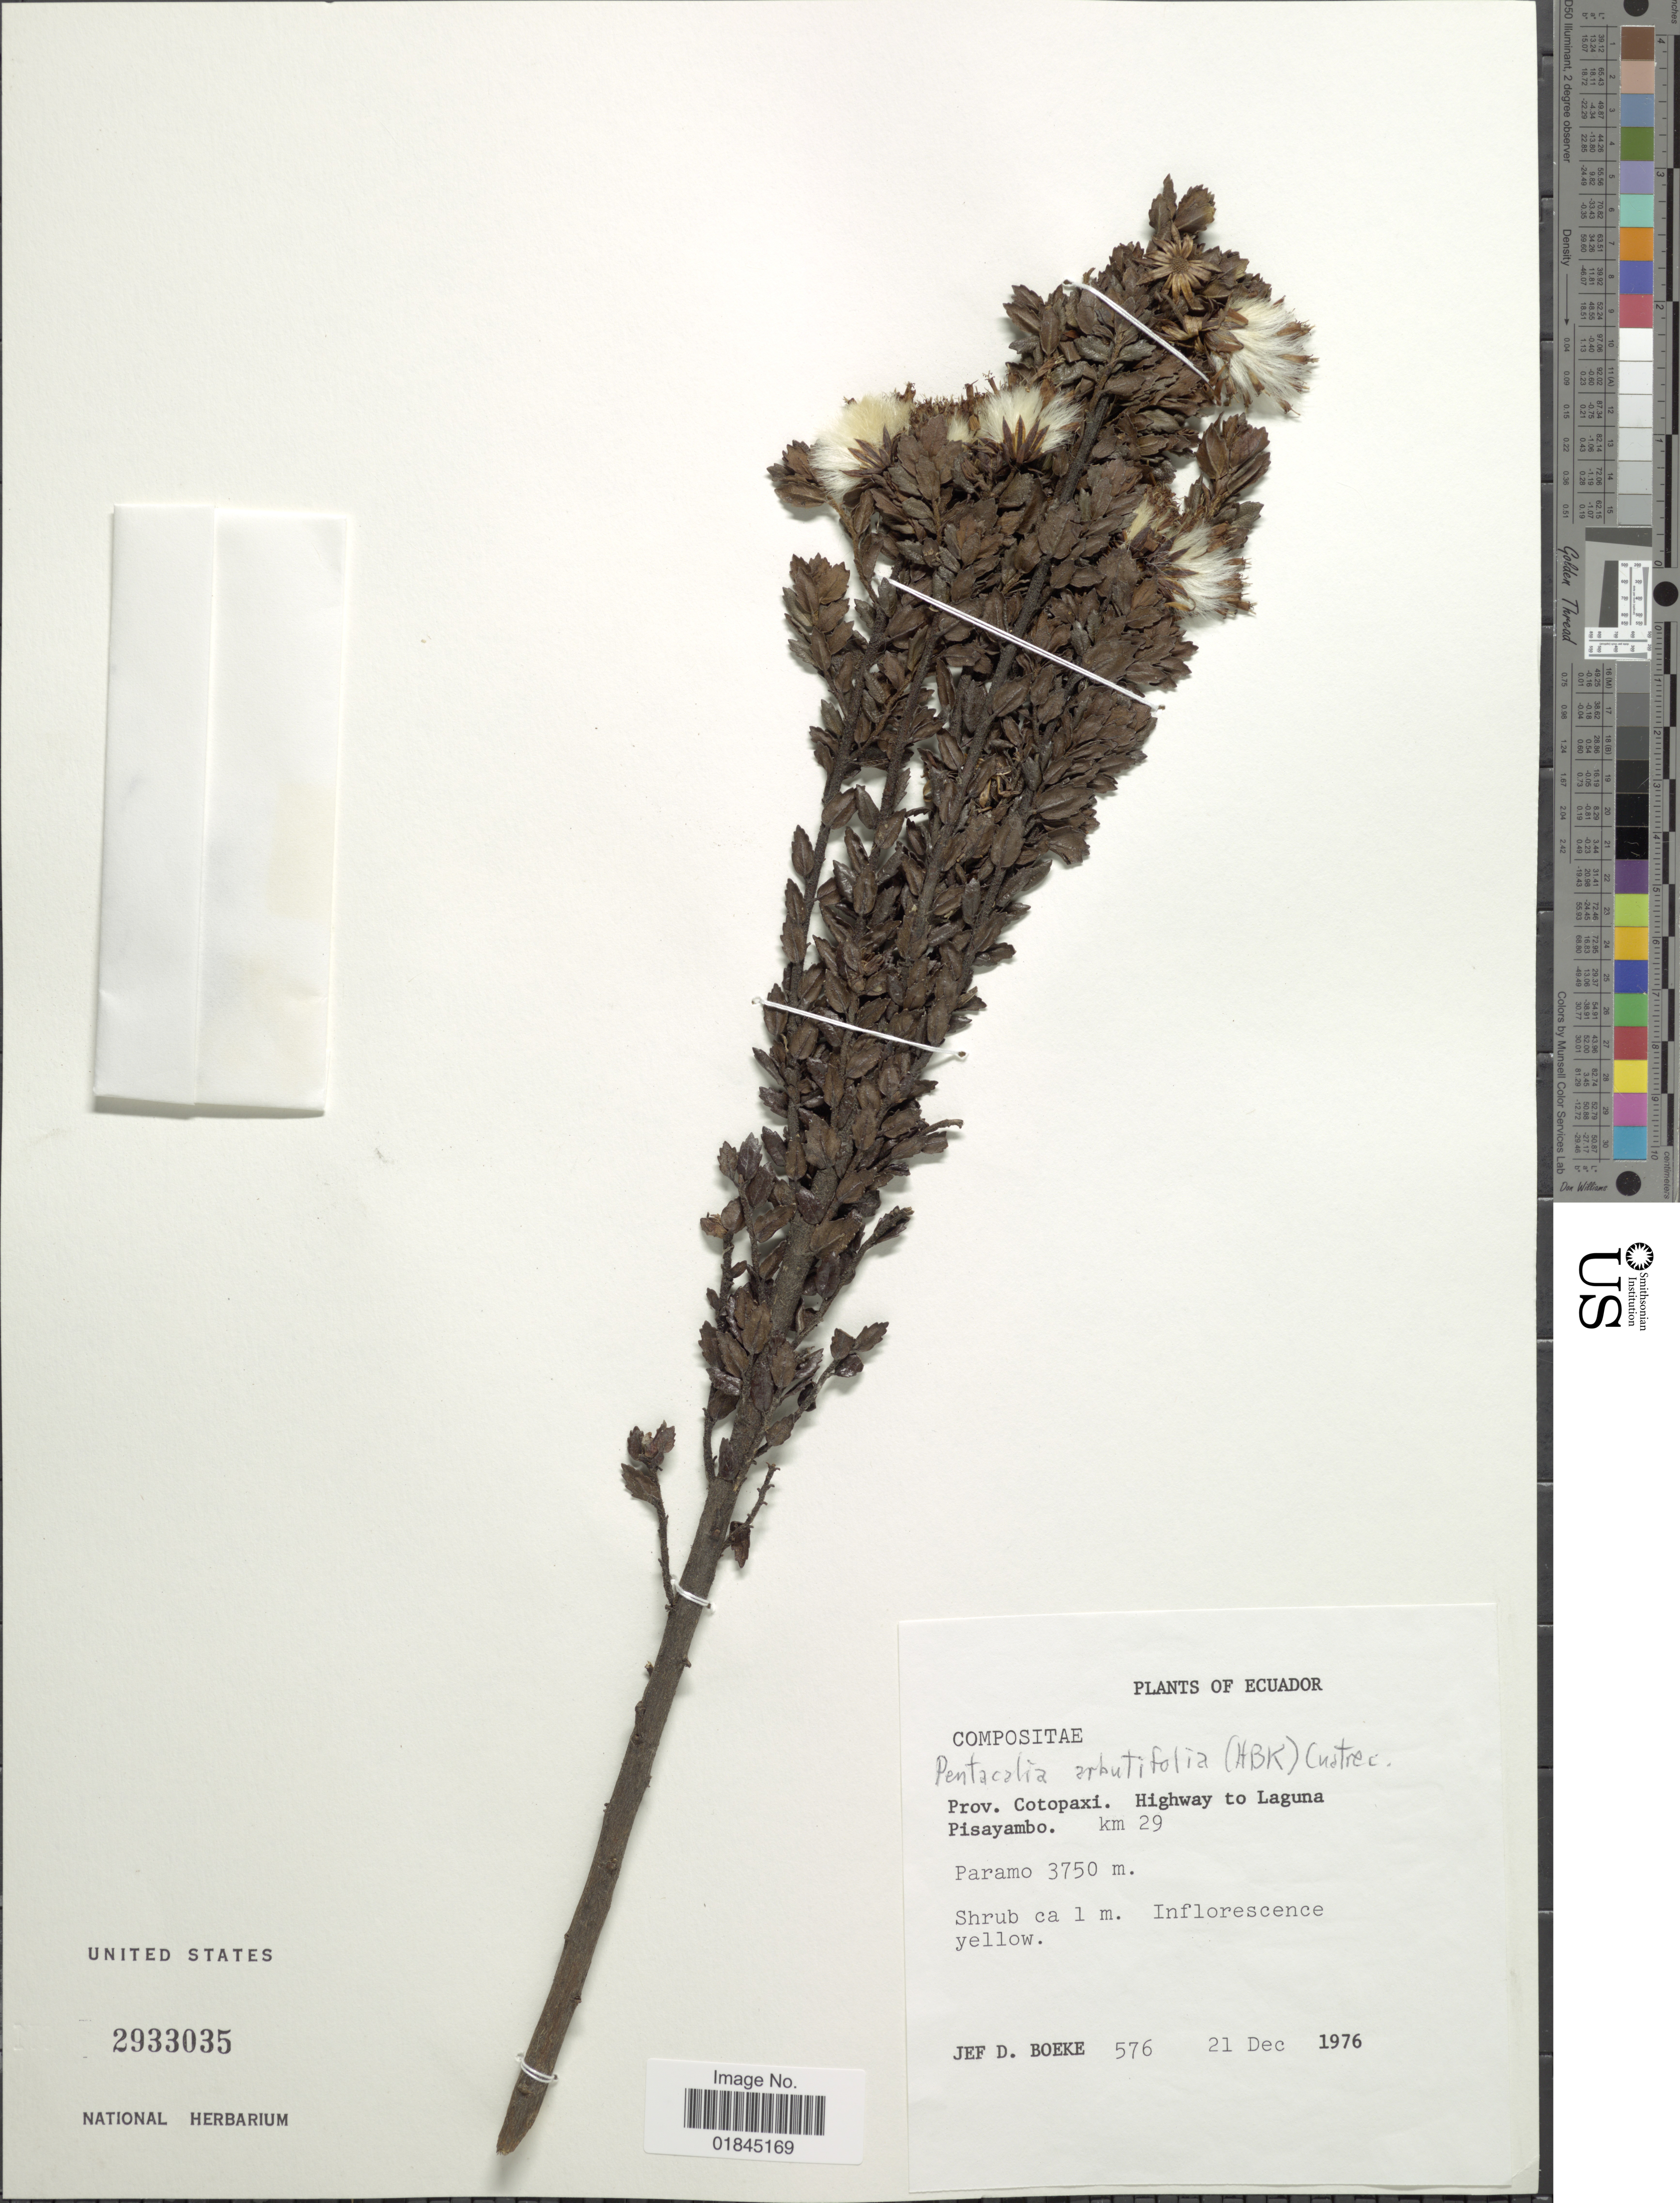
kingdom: Plantae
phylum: Tracheophyta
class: Magnoliopsida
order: Asterales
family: Asteraceae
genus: Pentacalia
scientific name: Pentacalia arbutifolia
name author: (Kunth) Cuatrec.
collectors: J. D. Boeke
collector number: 576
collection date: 1976-12-21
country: Ecuador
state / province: Cotopaxi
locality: Prov. Cotopaxi. Highway to Laguna Pisayambo. km 29. Paramo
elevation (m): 3750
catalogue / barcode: US 2933035